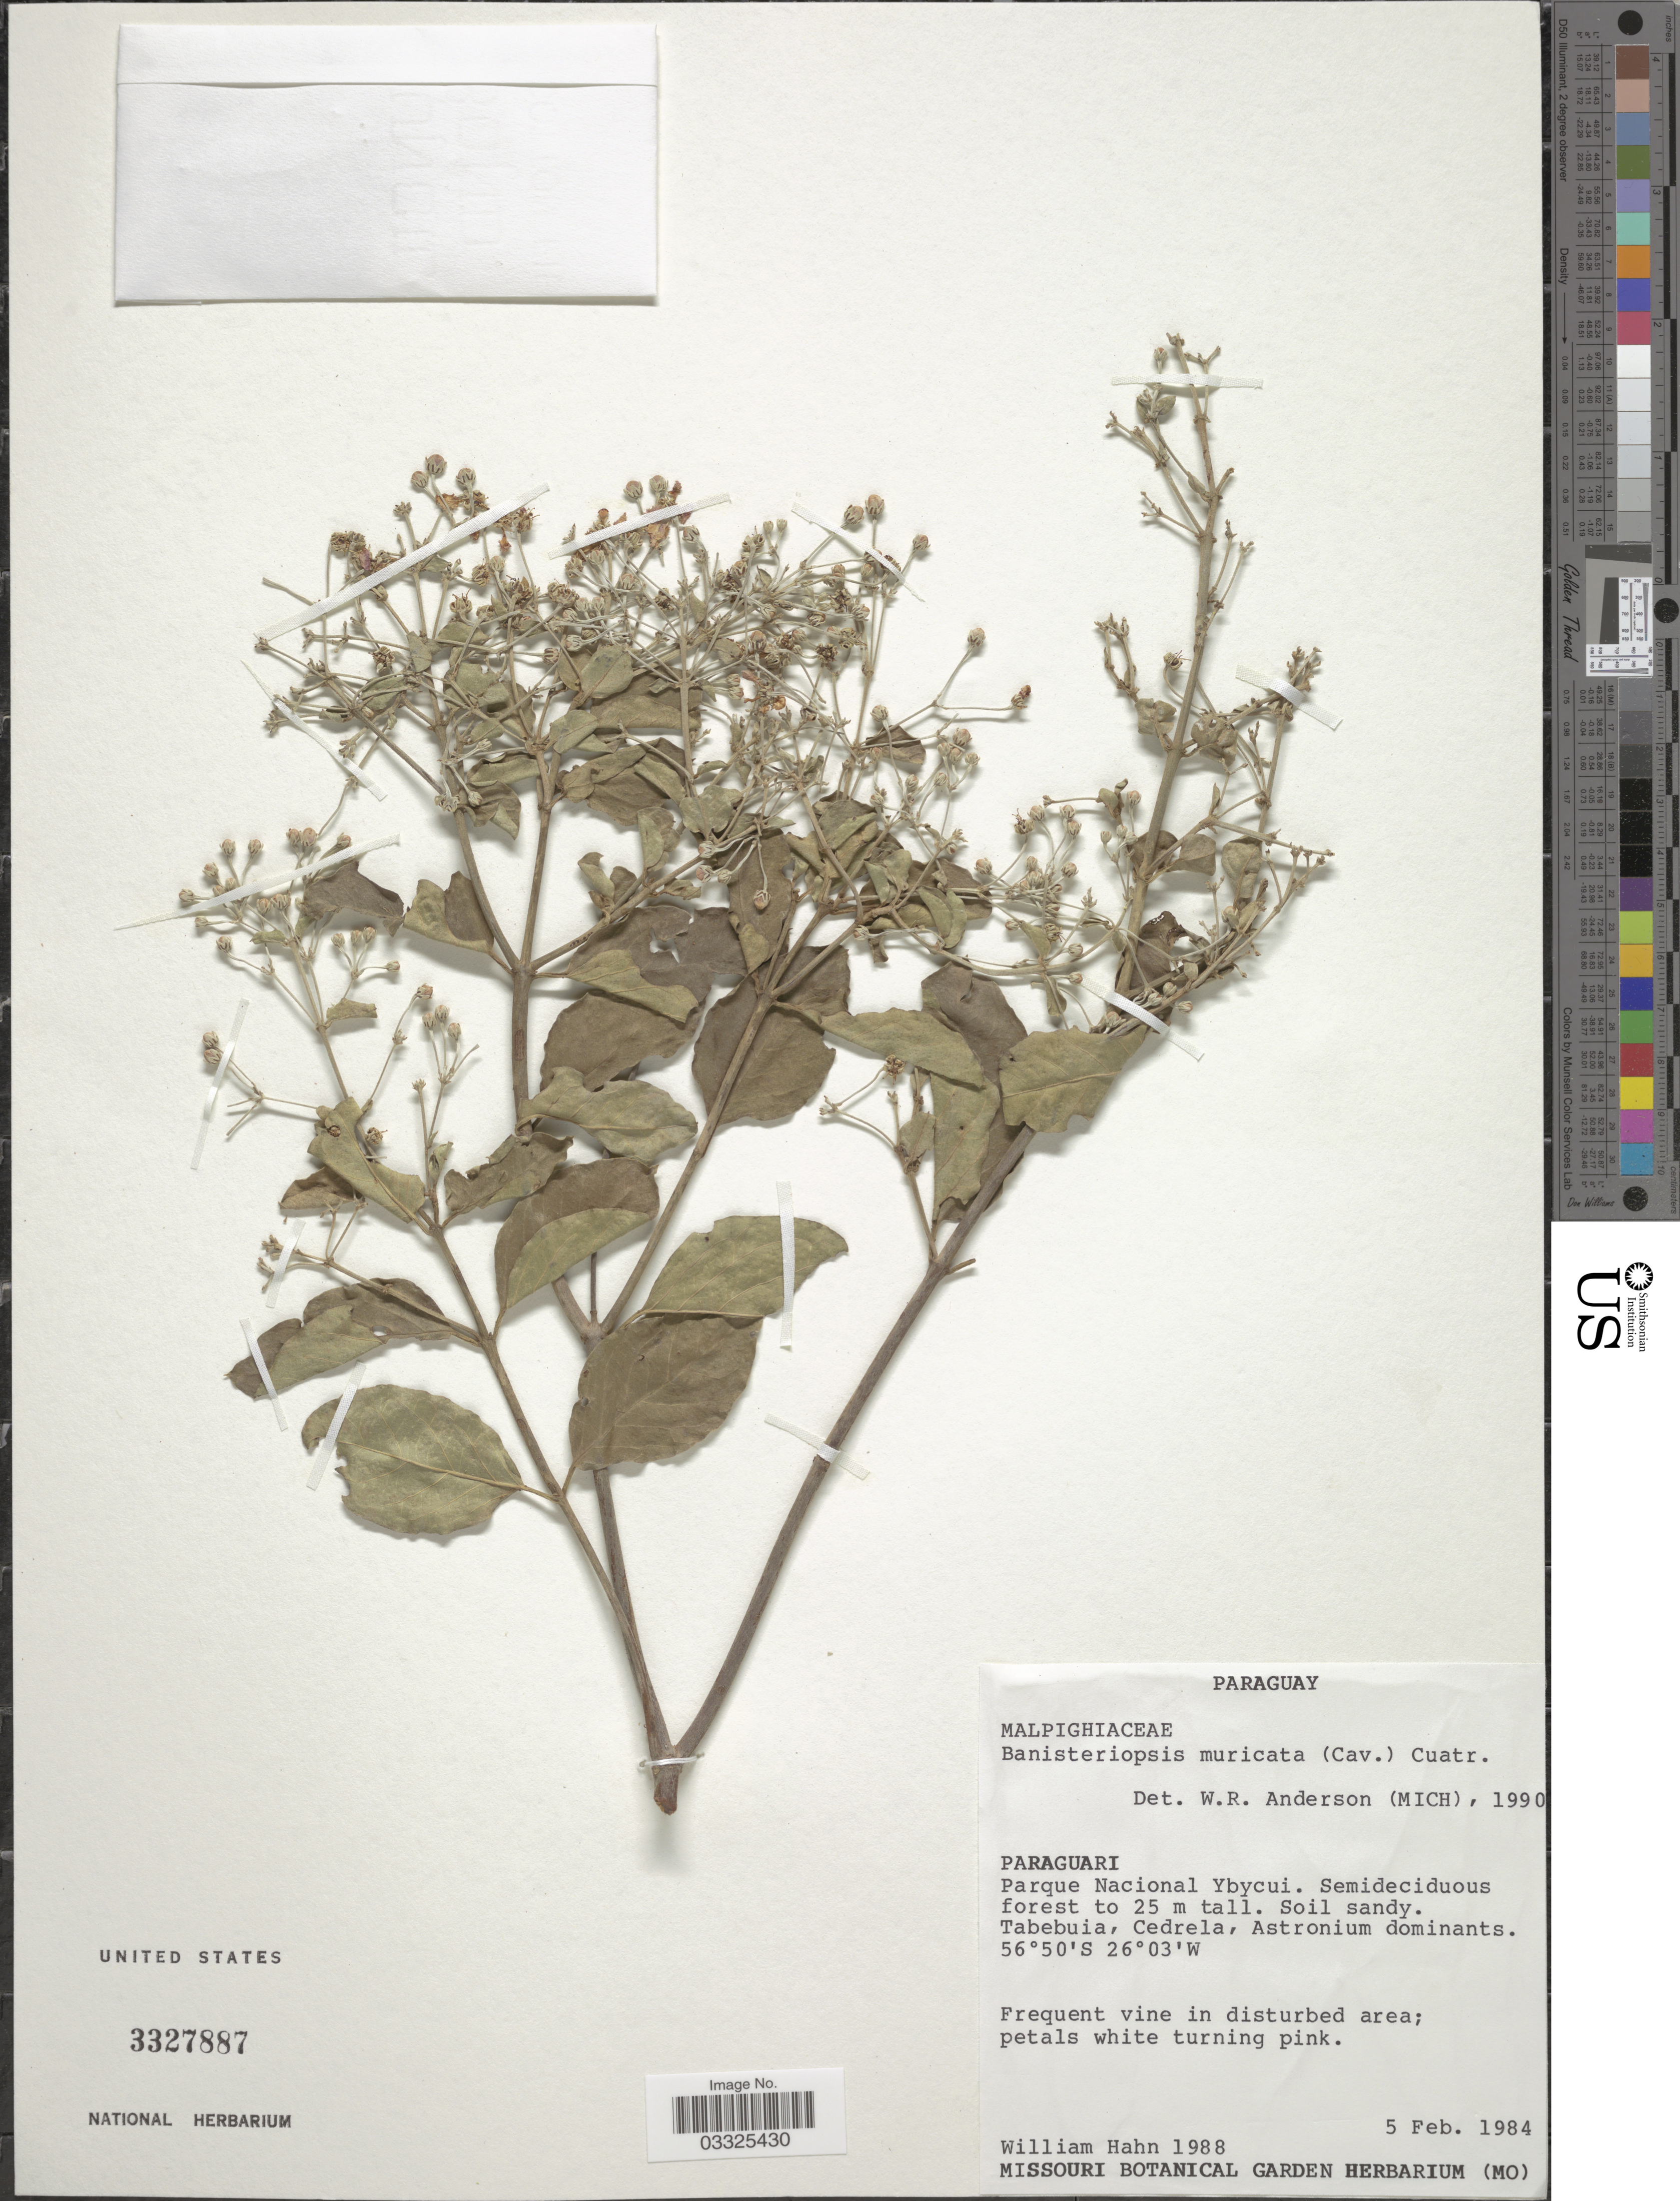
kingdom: Plantae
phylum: Tracheophyta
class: Magnoliopsida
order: Malpighiales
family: Malpighiaceae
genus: Banisteriopsis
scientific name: Banisteriopsis muricata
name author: (Cav.) Cuatrec.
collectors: W. J. Hahn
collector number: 1988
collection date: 1984-02-05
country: Paraguay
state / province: Paraguari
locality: Parque Nacional Ybycui.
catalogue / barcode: US 3327887